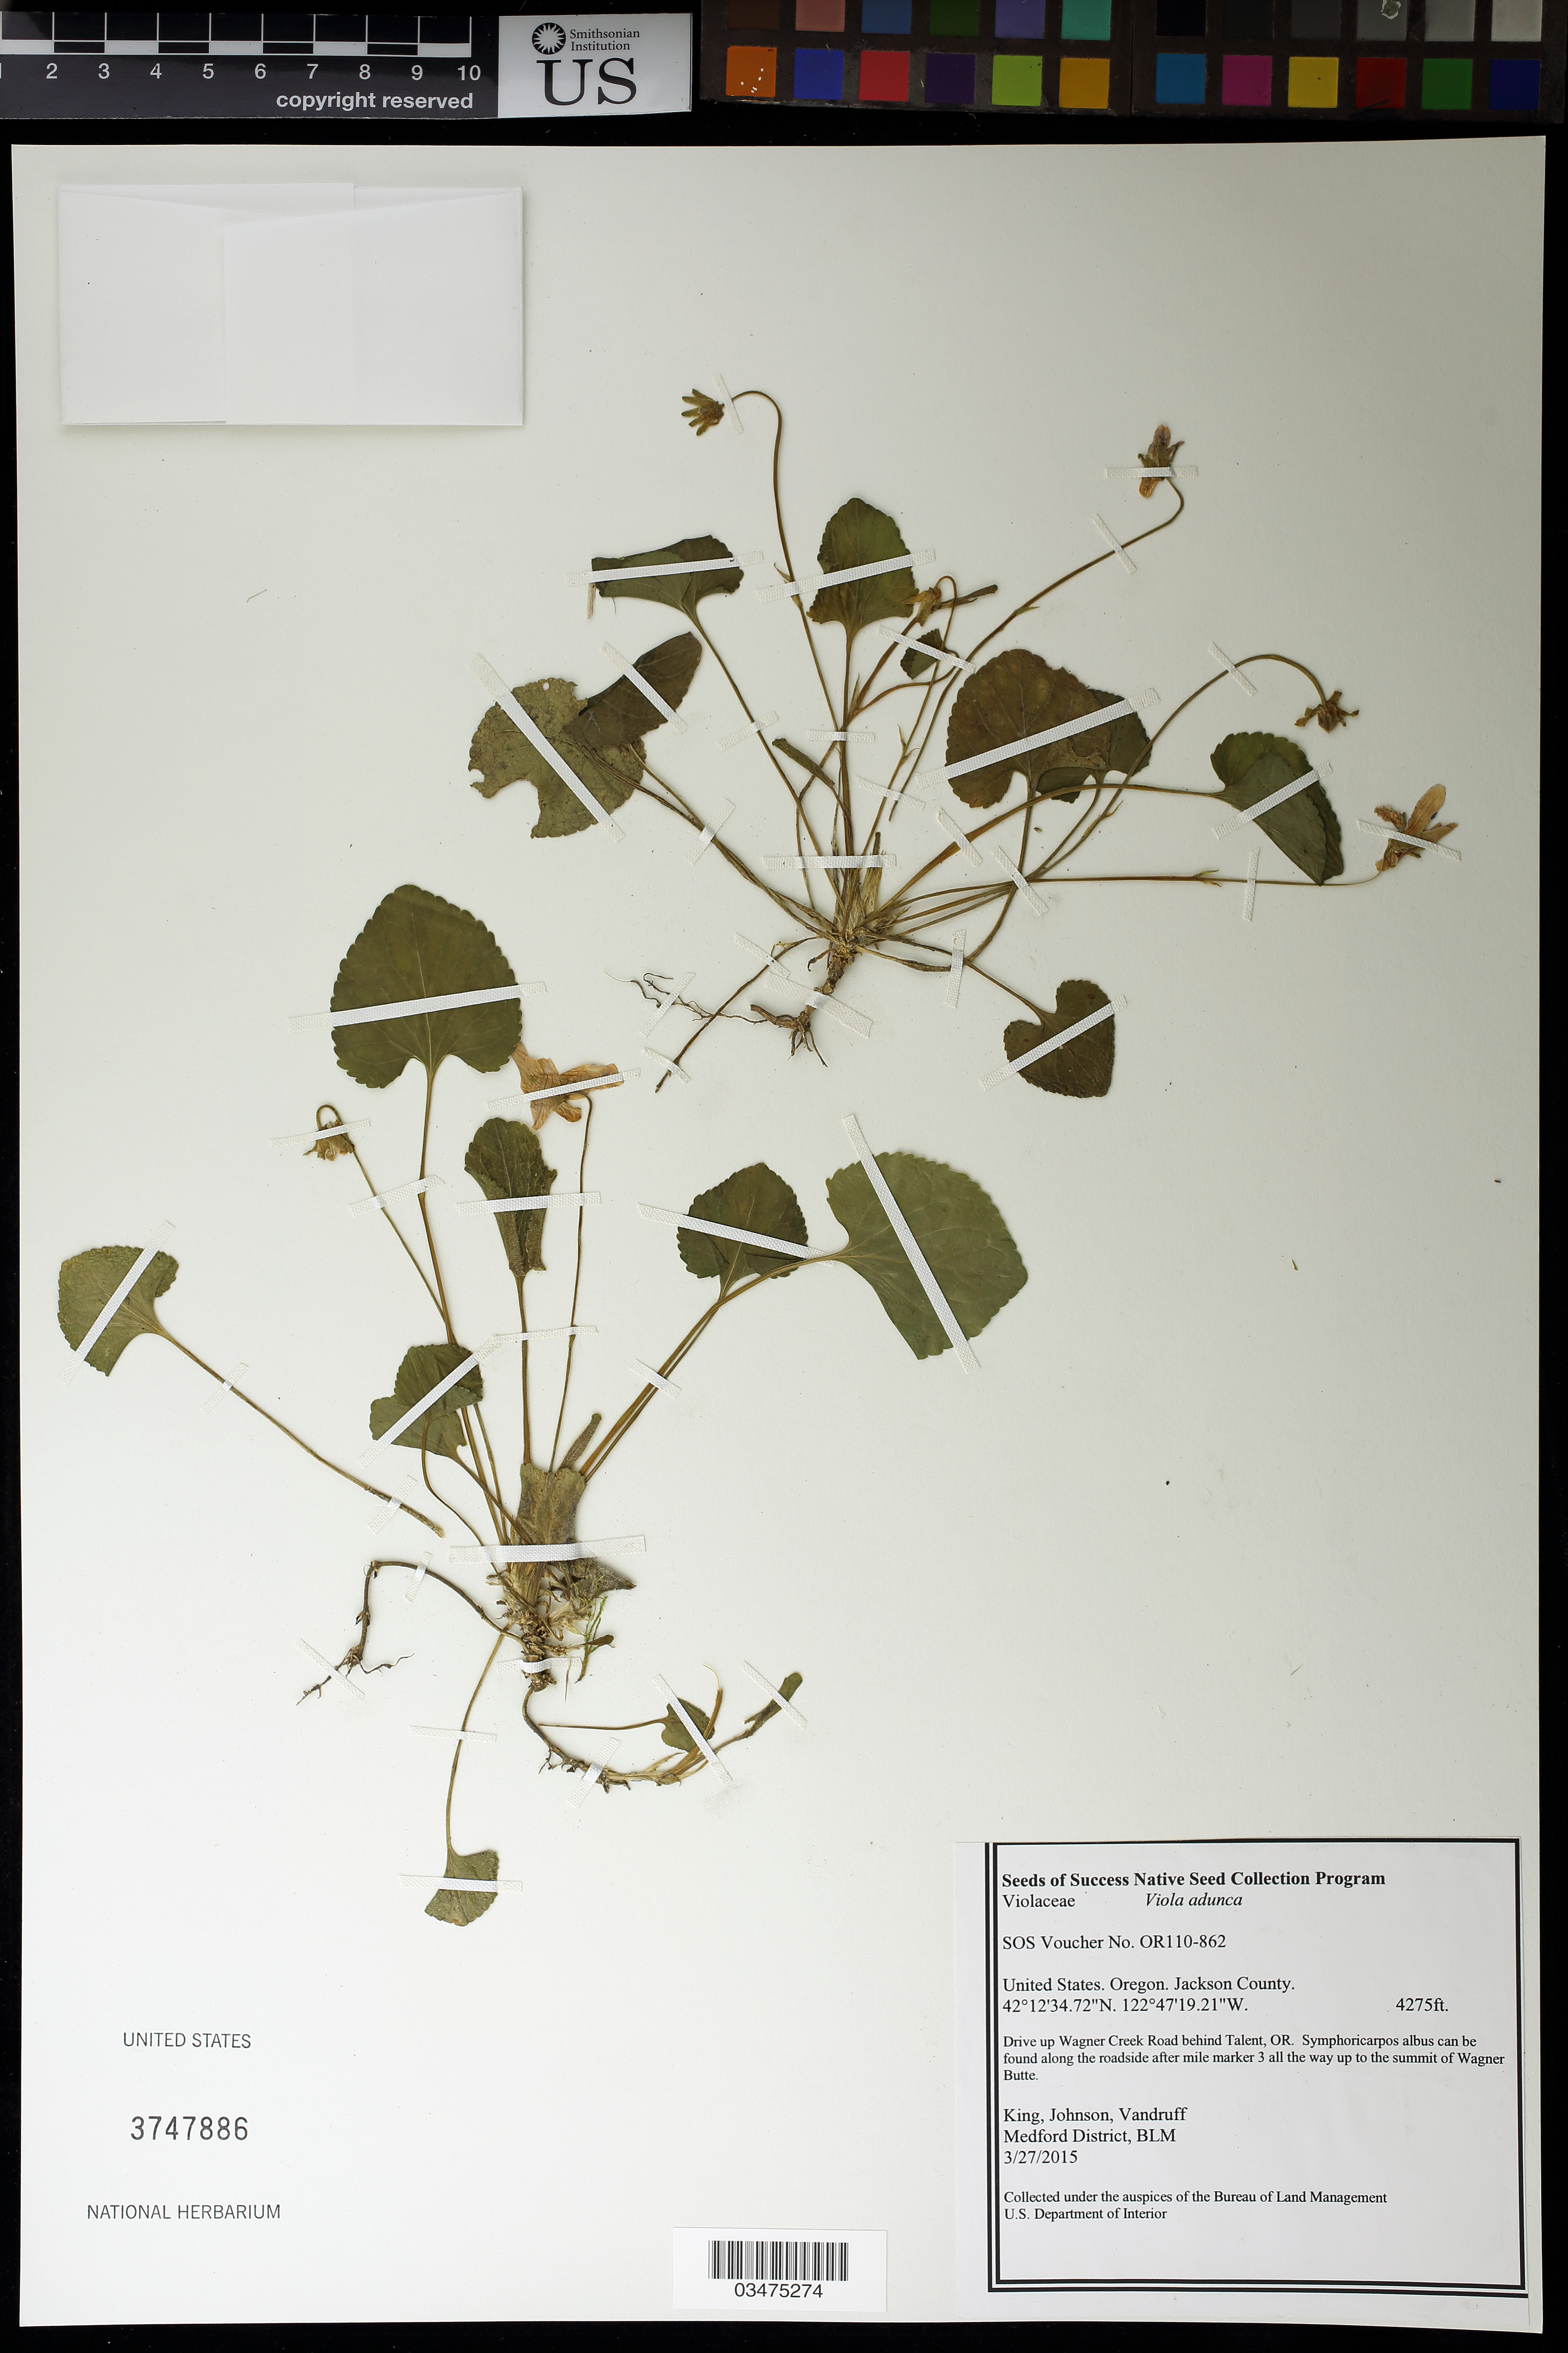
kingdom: Plantae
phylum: Tracheophyta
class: Magnoliopsida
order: Malpighiales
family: Violaceae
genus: Viola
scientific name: Viola adunca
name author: Sm.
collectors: King, --, -- Johnson & -. Vandruff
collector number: OR110-862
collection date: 2015-03-27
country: United States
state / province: Oregon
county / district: Jackson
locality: Behind Talent, near summit of Wagner Butte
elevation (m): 1303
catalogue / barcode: US 3747886